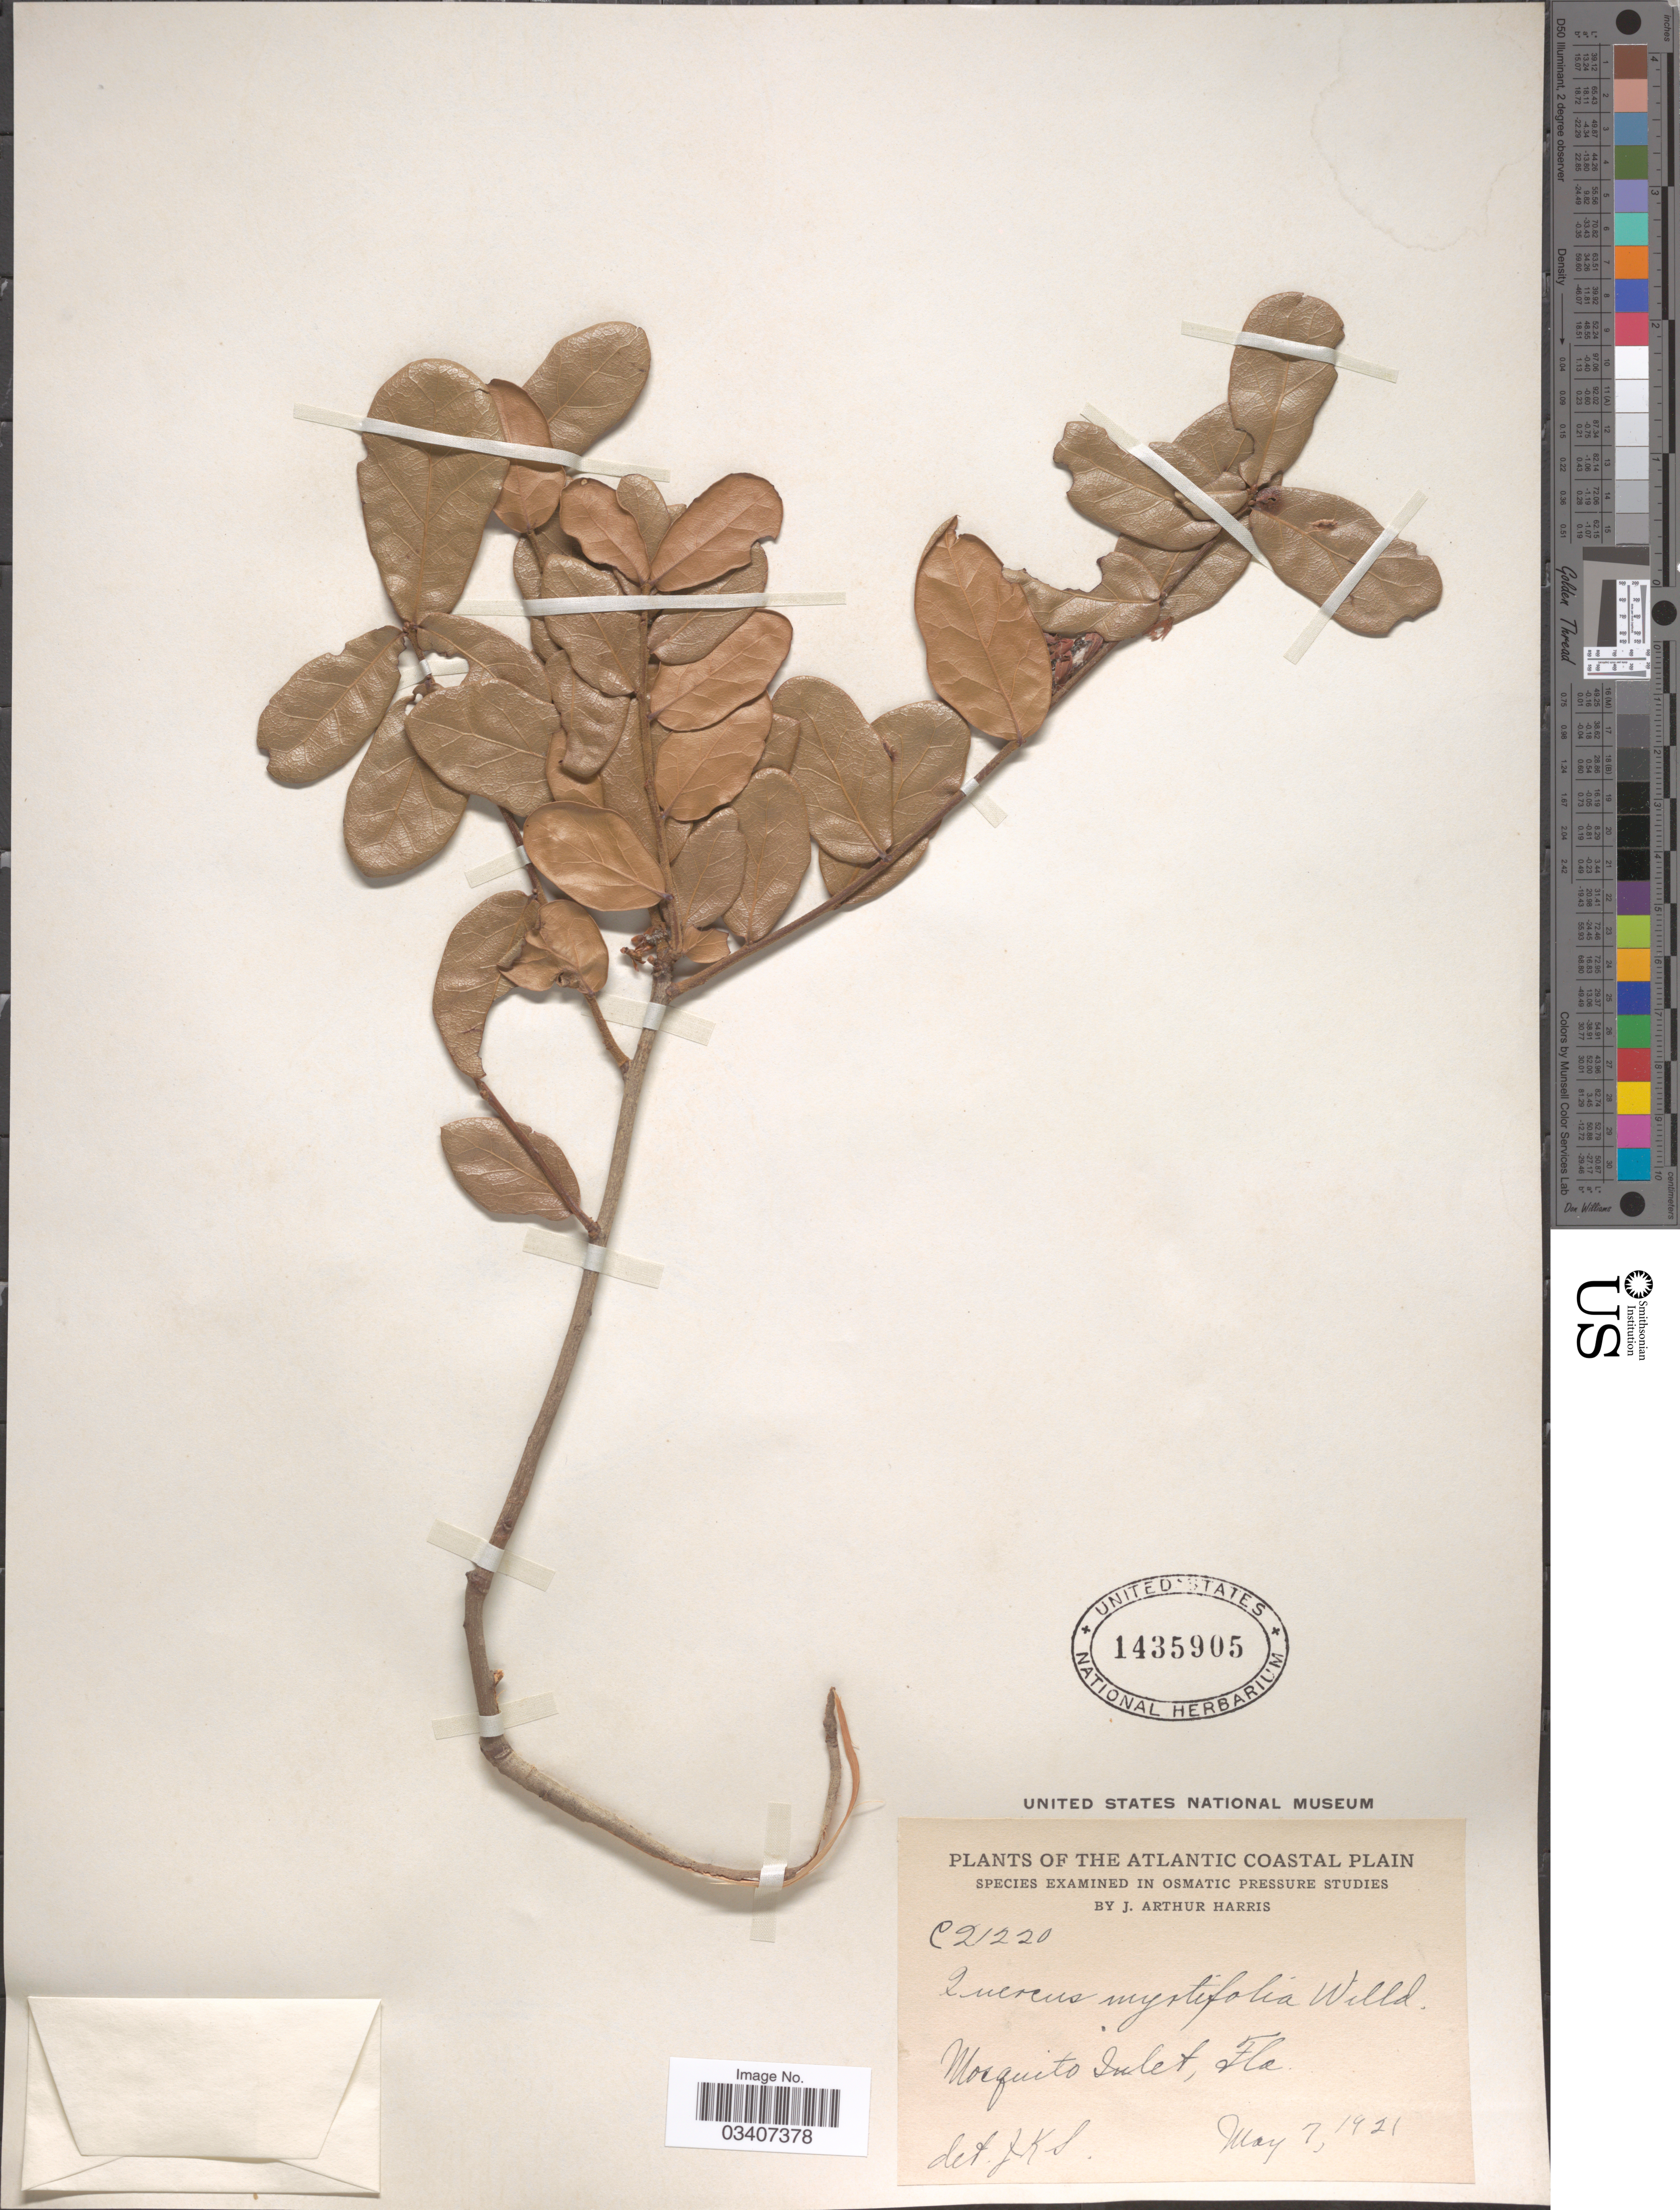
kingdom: Plantae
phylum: Tracheophyta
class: Magnoliopsida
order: Fagales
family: Fagaceae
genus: Quercus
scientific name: Quercus myrtifolia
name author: Willd.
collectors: J. A. Harris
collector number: C21220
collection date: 1921-05-07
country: United States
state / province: Florida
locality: The Atlantic Coastal Plain. Mosquito Inlet.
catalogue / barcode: US 1435905